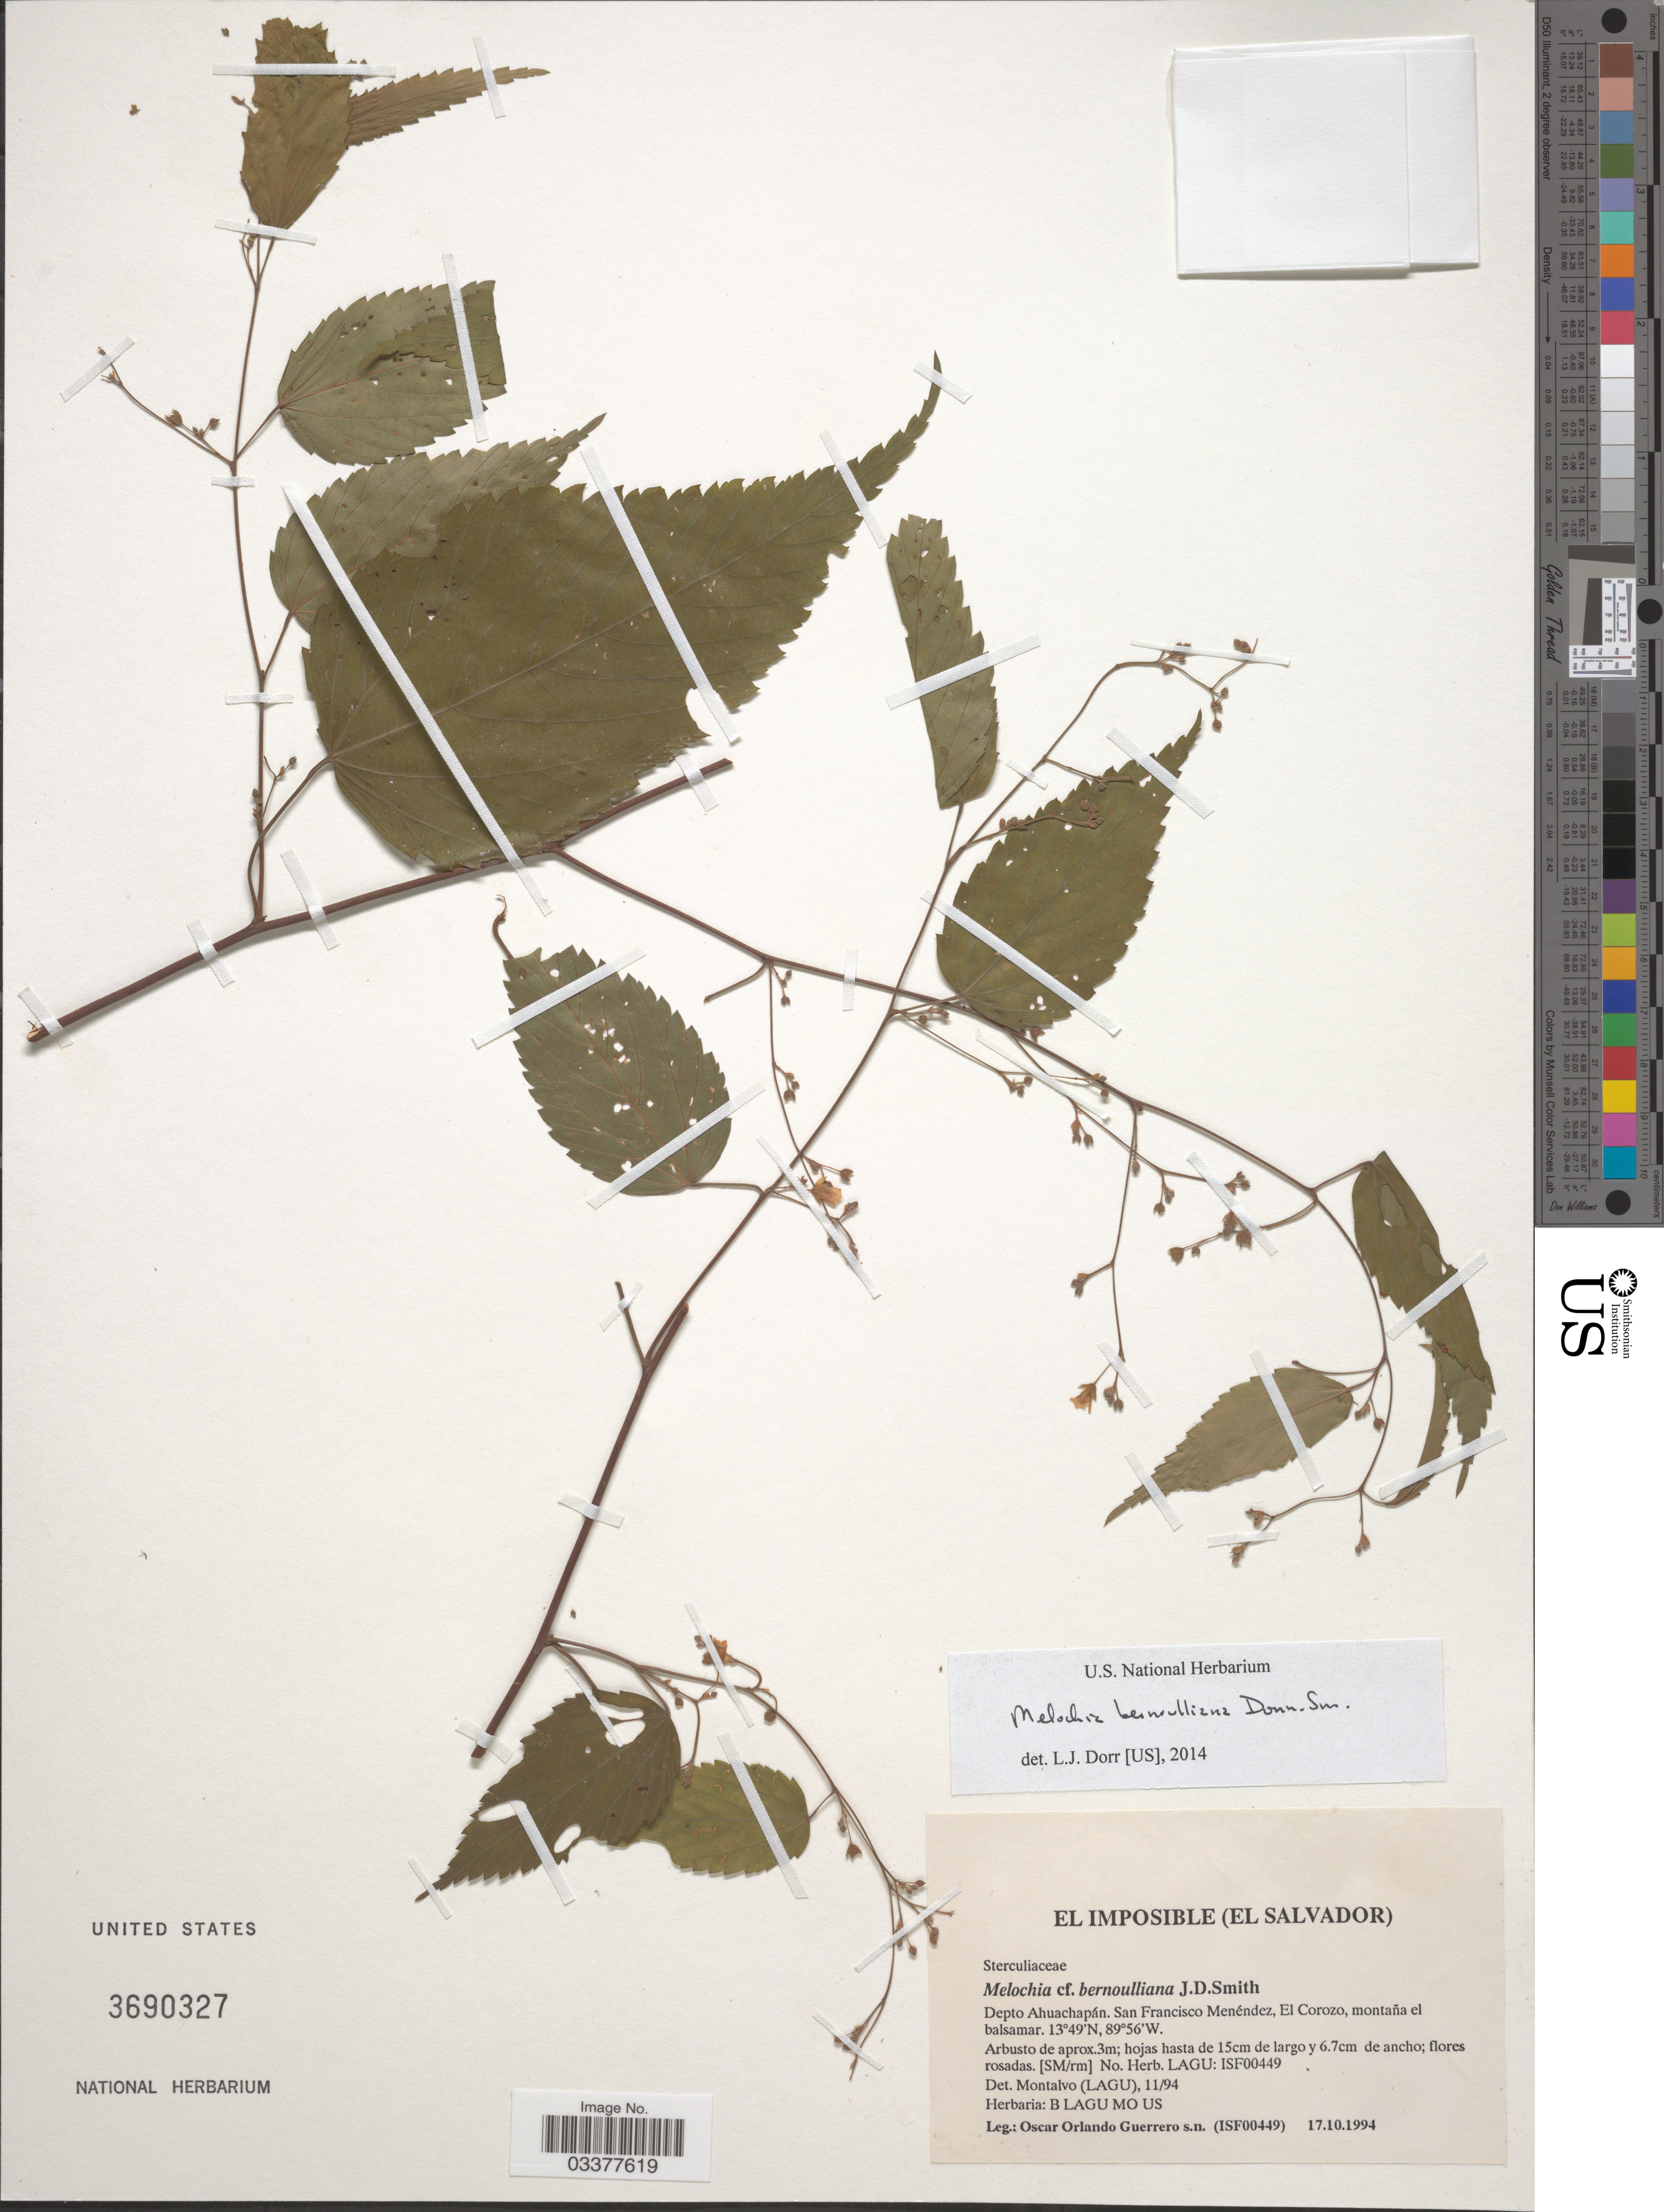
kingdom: Plantae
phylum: Tracheophyta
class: Magnoliopsida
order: Malvales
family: Malvaceae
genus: Melochia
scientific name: Melochia bernoulliana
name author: Donn. Sm.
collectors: O. Guerrero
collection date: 1994-10-17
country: El Salvador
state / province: Ahuachapan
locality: El Imposible (El Salvador). Depto. Ahuachapán. San Francisco Menéndez, El Corozo, montaña el balsamar.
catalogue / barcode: US 3690327